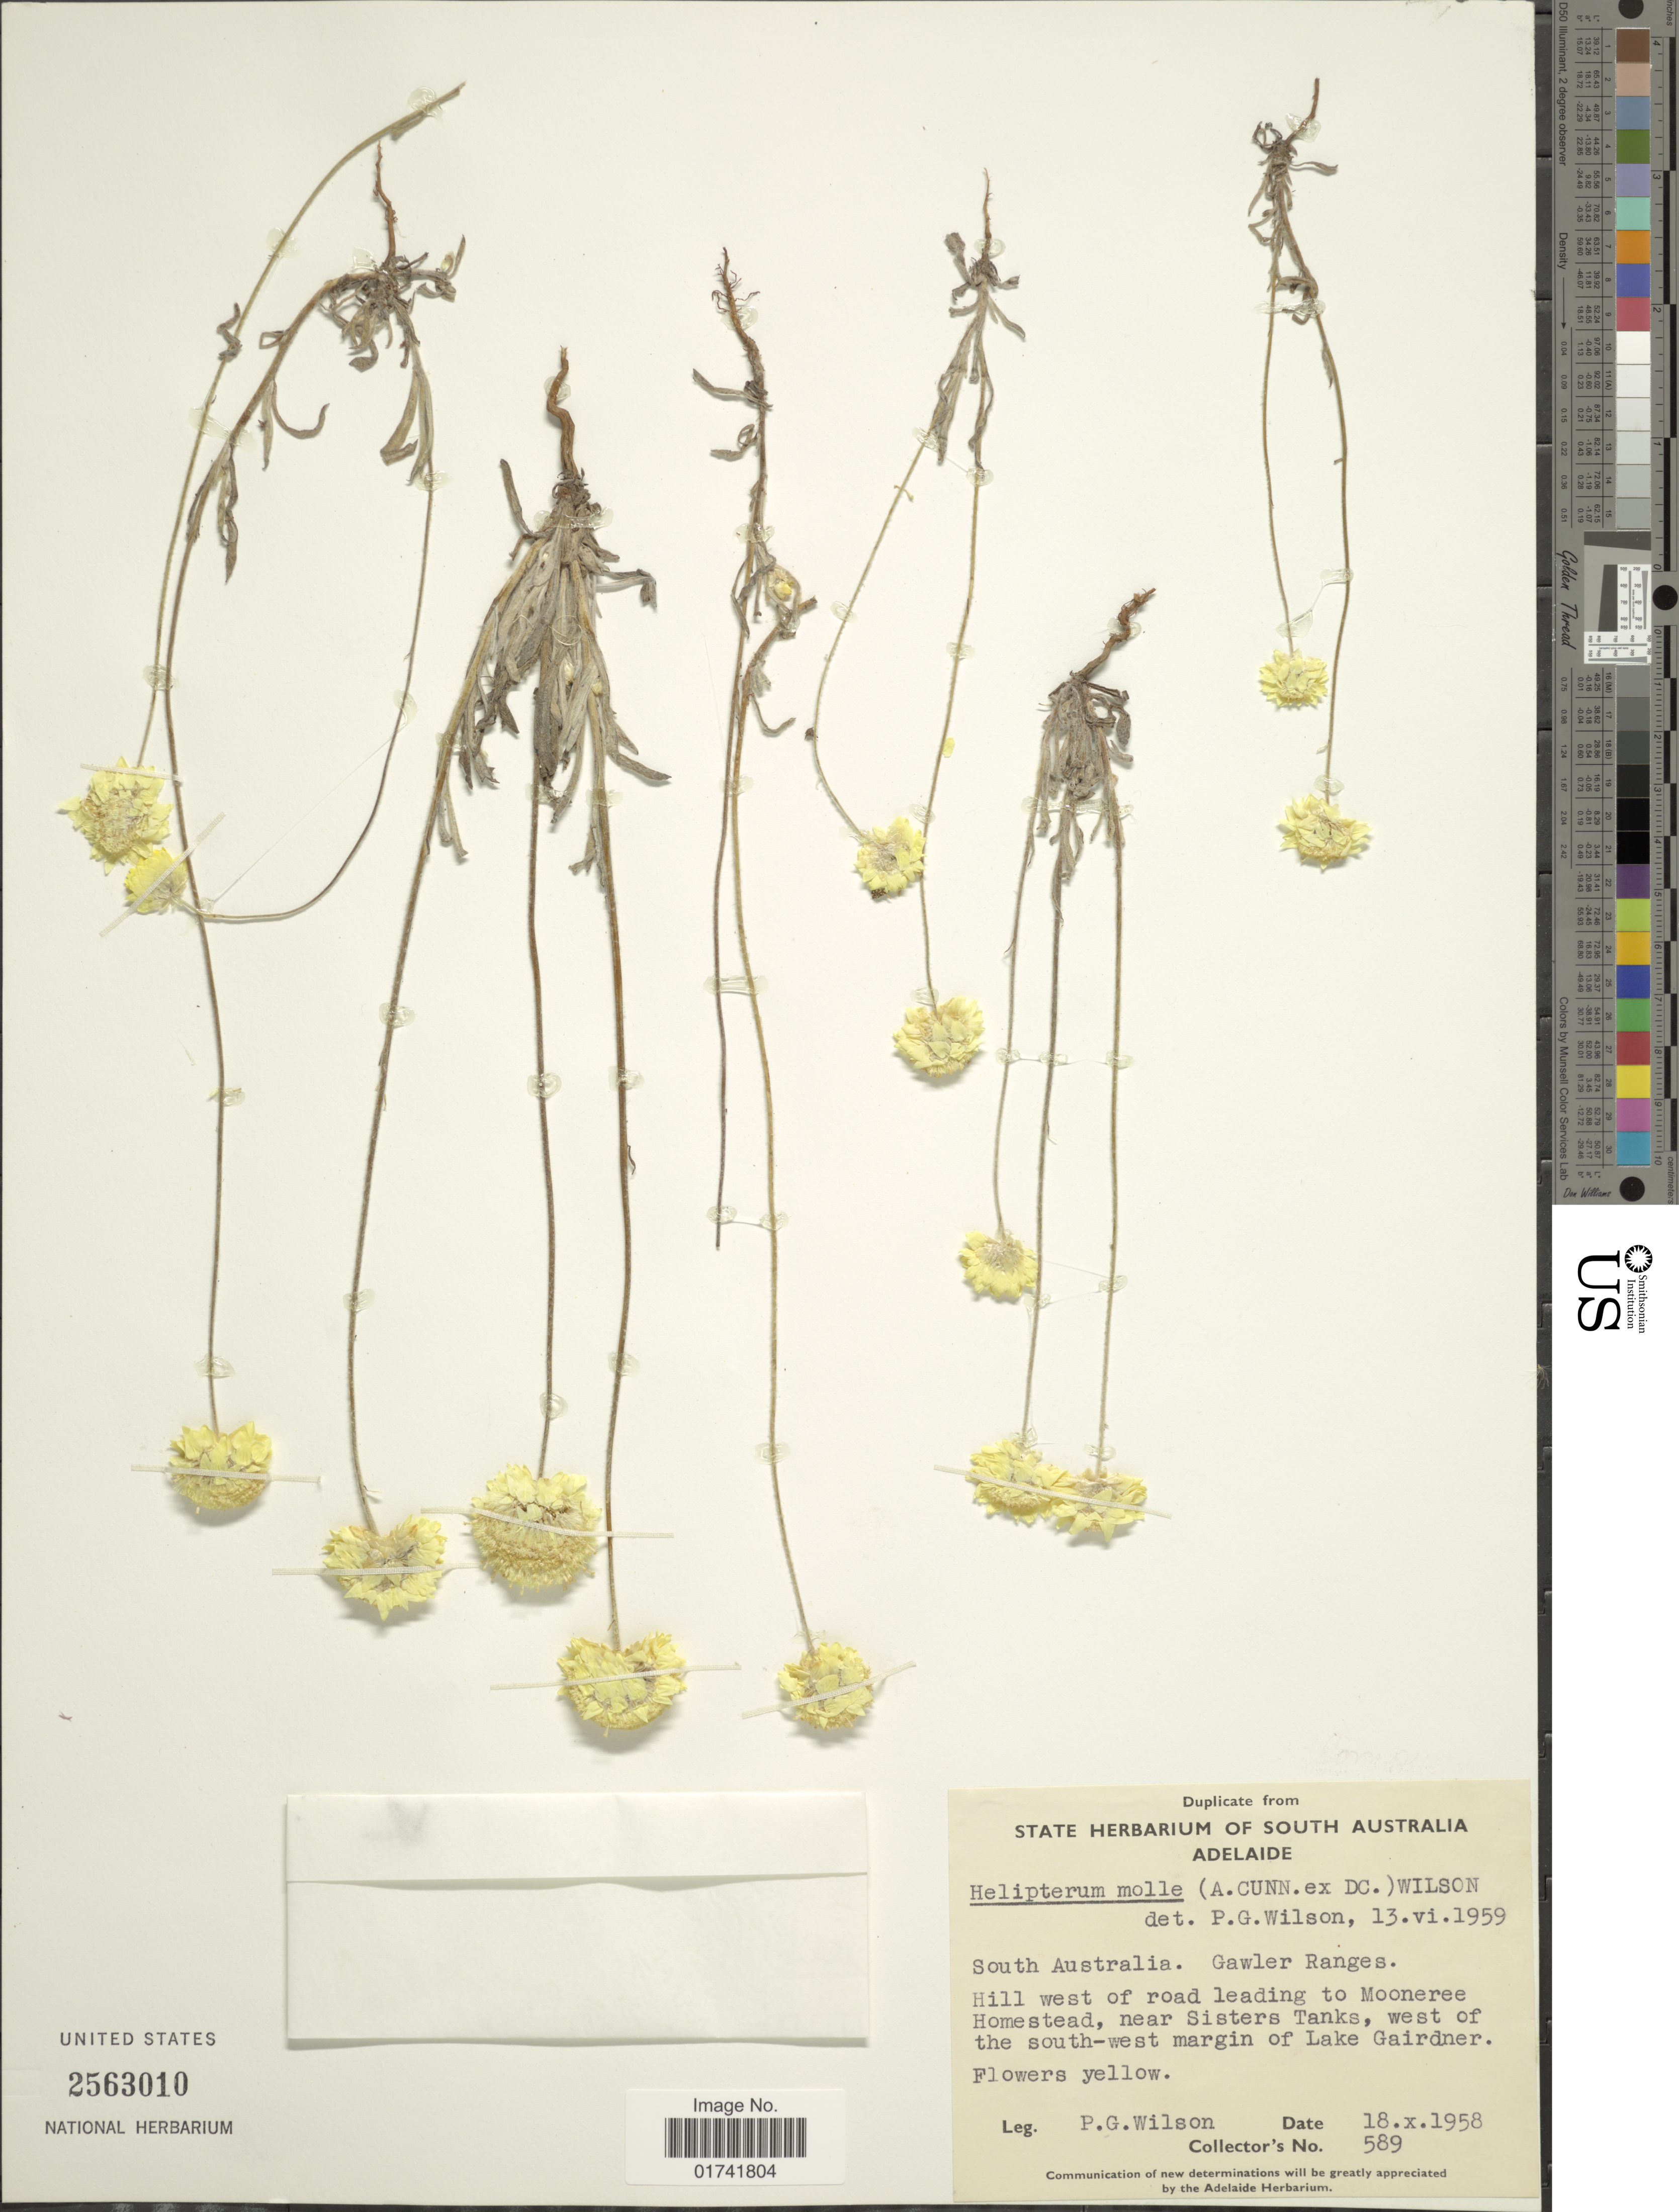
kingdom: Plantae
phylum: Tracheophyta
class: Magnoliopsida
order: Asterales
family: Asteraceae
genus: Leucochrysum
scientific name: Leucochrysum molle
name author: (A. Cunn. ex DC.) Paul G. Wilson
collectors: P. Wilson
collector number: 589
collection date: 1958-10-18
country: Australia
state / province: South Australia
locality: Gawler Ranges, Hill west of road leading to Mooneree Homestead, near Sisters Tanks, west of the south-west margin of Lake Gairdner.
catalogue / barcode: US 2563010